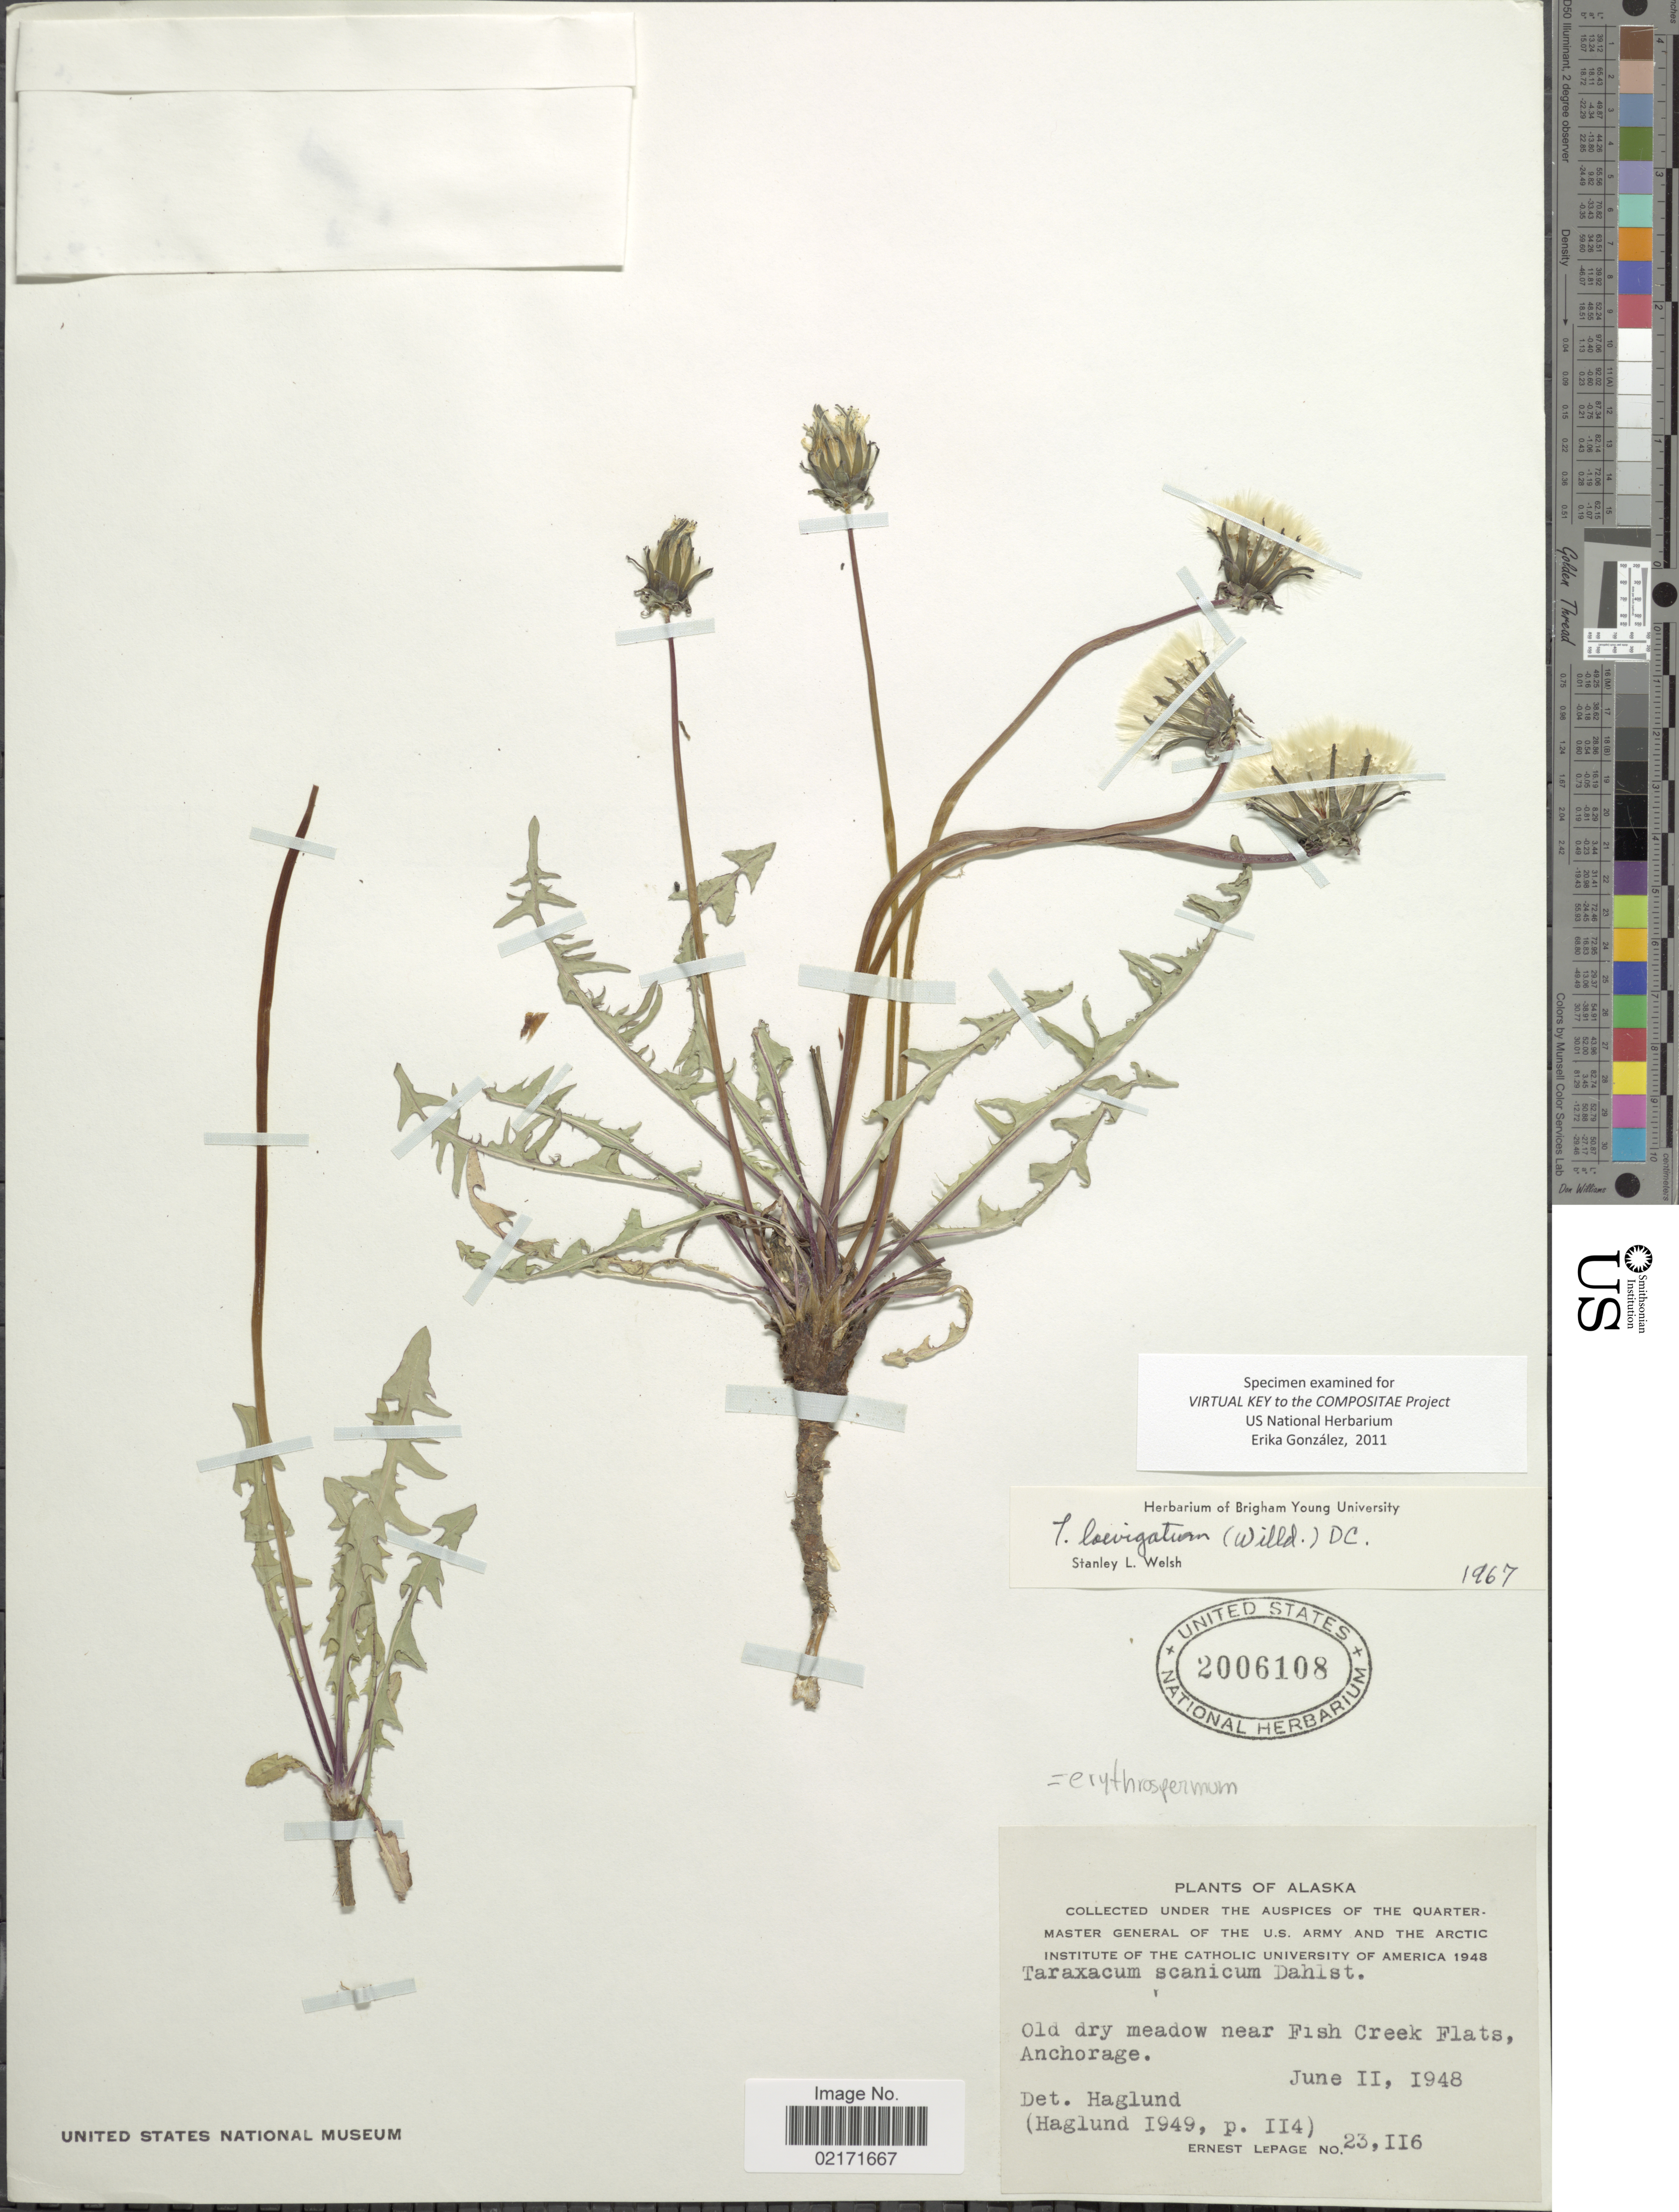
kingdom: Plantae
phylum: Tracheophyta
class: Magnoliopsida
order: Asterales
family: Asteraceae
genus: Taraxacum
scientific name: Taraxacum erythrospermum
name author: Andrz. ex Besser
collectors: E. Lepage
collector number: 23116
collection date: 1948-06-11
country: United States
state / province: Alaska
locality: Old dry meadow near Fish Creek Flats, Anchorage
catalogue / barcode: US 2006108